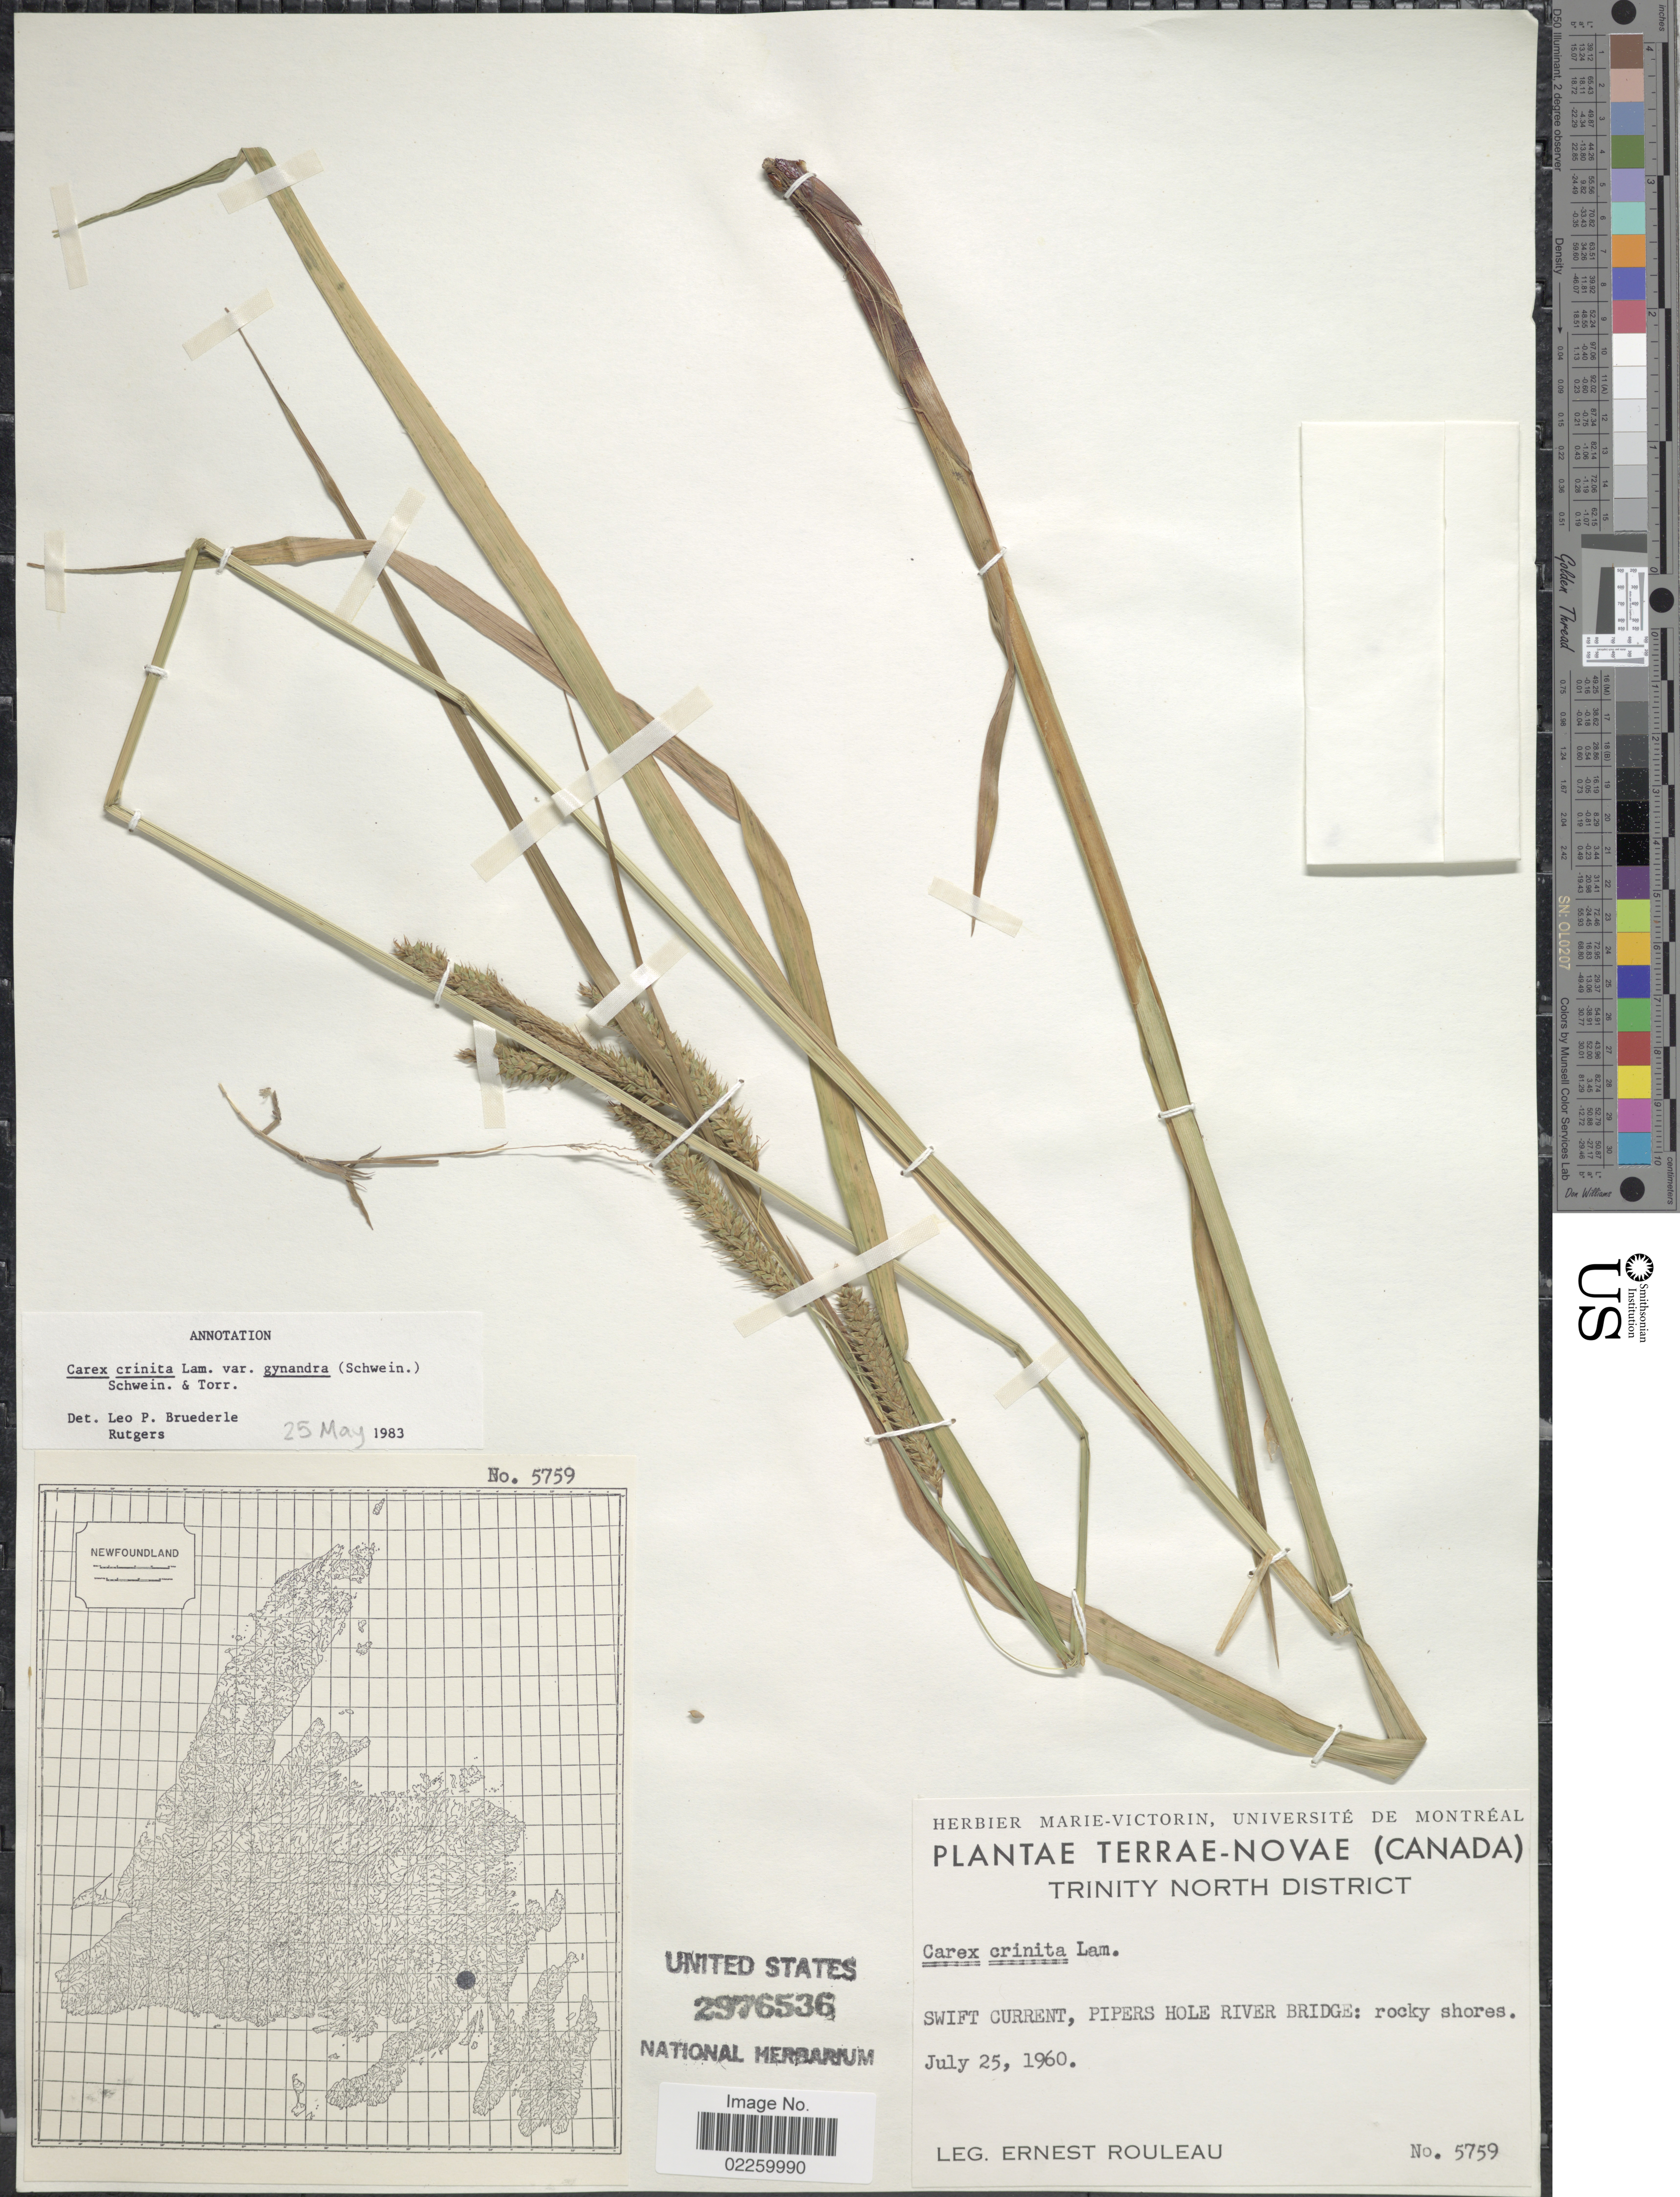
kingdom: Plantae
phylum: Tracheophyta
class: Liliopsida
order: Poales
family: Cyperaceae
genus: Carex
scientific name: Carex crinita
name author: Lam.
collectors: J. Rouleau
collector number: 5759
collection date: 1960-07-25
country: Canada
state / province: Newfoundland and Labrador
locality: Terrae-Novae (Canada) Trinity North District, Swift Current, Pipers hole RIver Bridge: rocky shores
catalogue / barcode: US 2976536